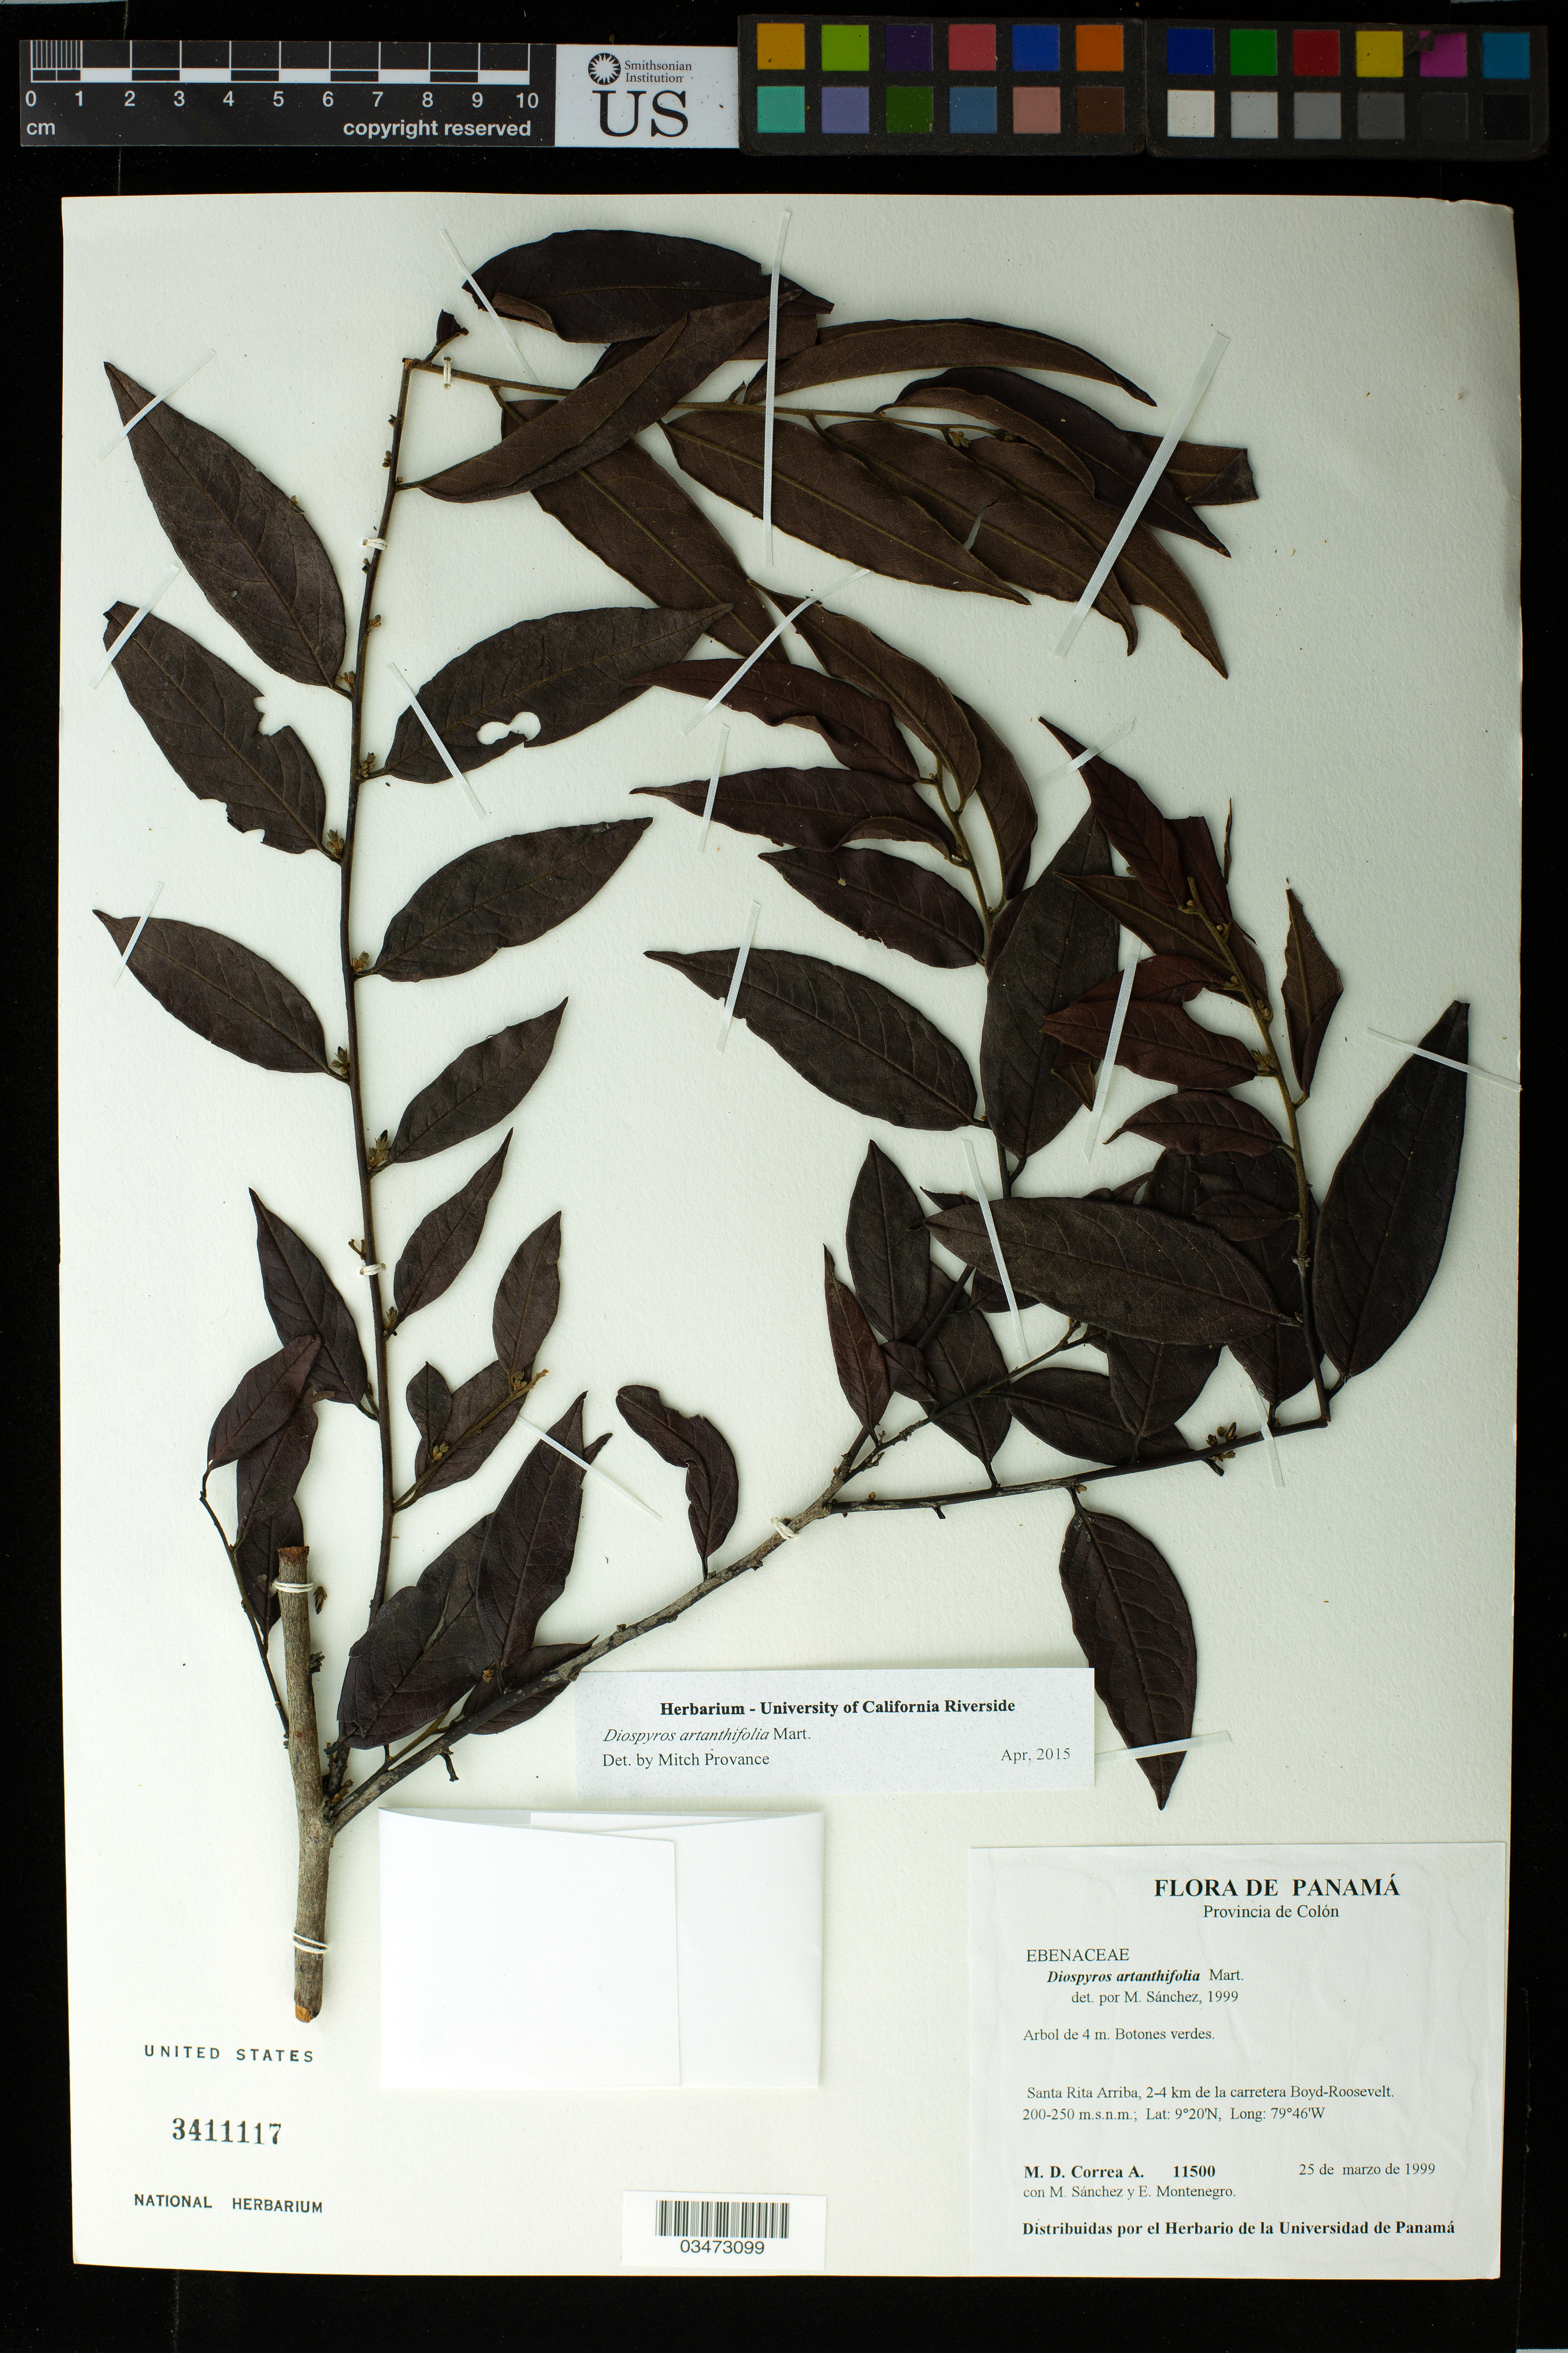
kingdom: Plantae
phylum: Tracheophyta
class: Magnoliopsida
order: Ericales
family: Ebenaceae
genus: Diospyros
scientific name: Diospyros artanthifolia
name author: Mart. ex Miq.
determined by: Provance, M. C.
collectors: M. D. Corrêa-A., M. Sánchez & E. Montenegro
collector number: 11500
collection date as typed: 25 Mar 1999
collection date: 1999-03-25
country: Panama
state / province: Colón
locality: Santa Rita Arriba, 2-4 km de la carretera Boyd-Roosevelt.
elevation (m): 200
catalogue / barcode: US 3411117